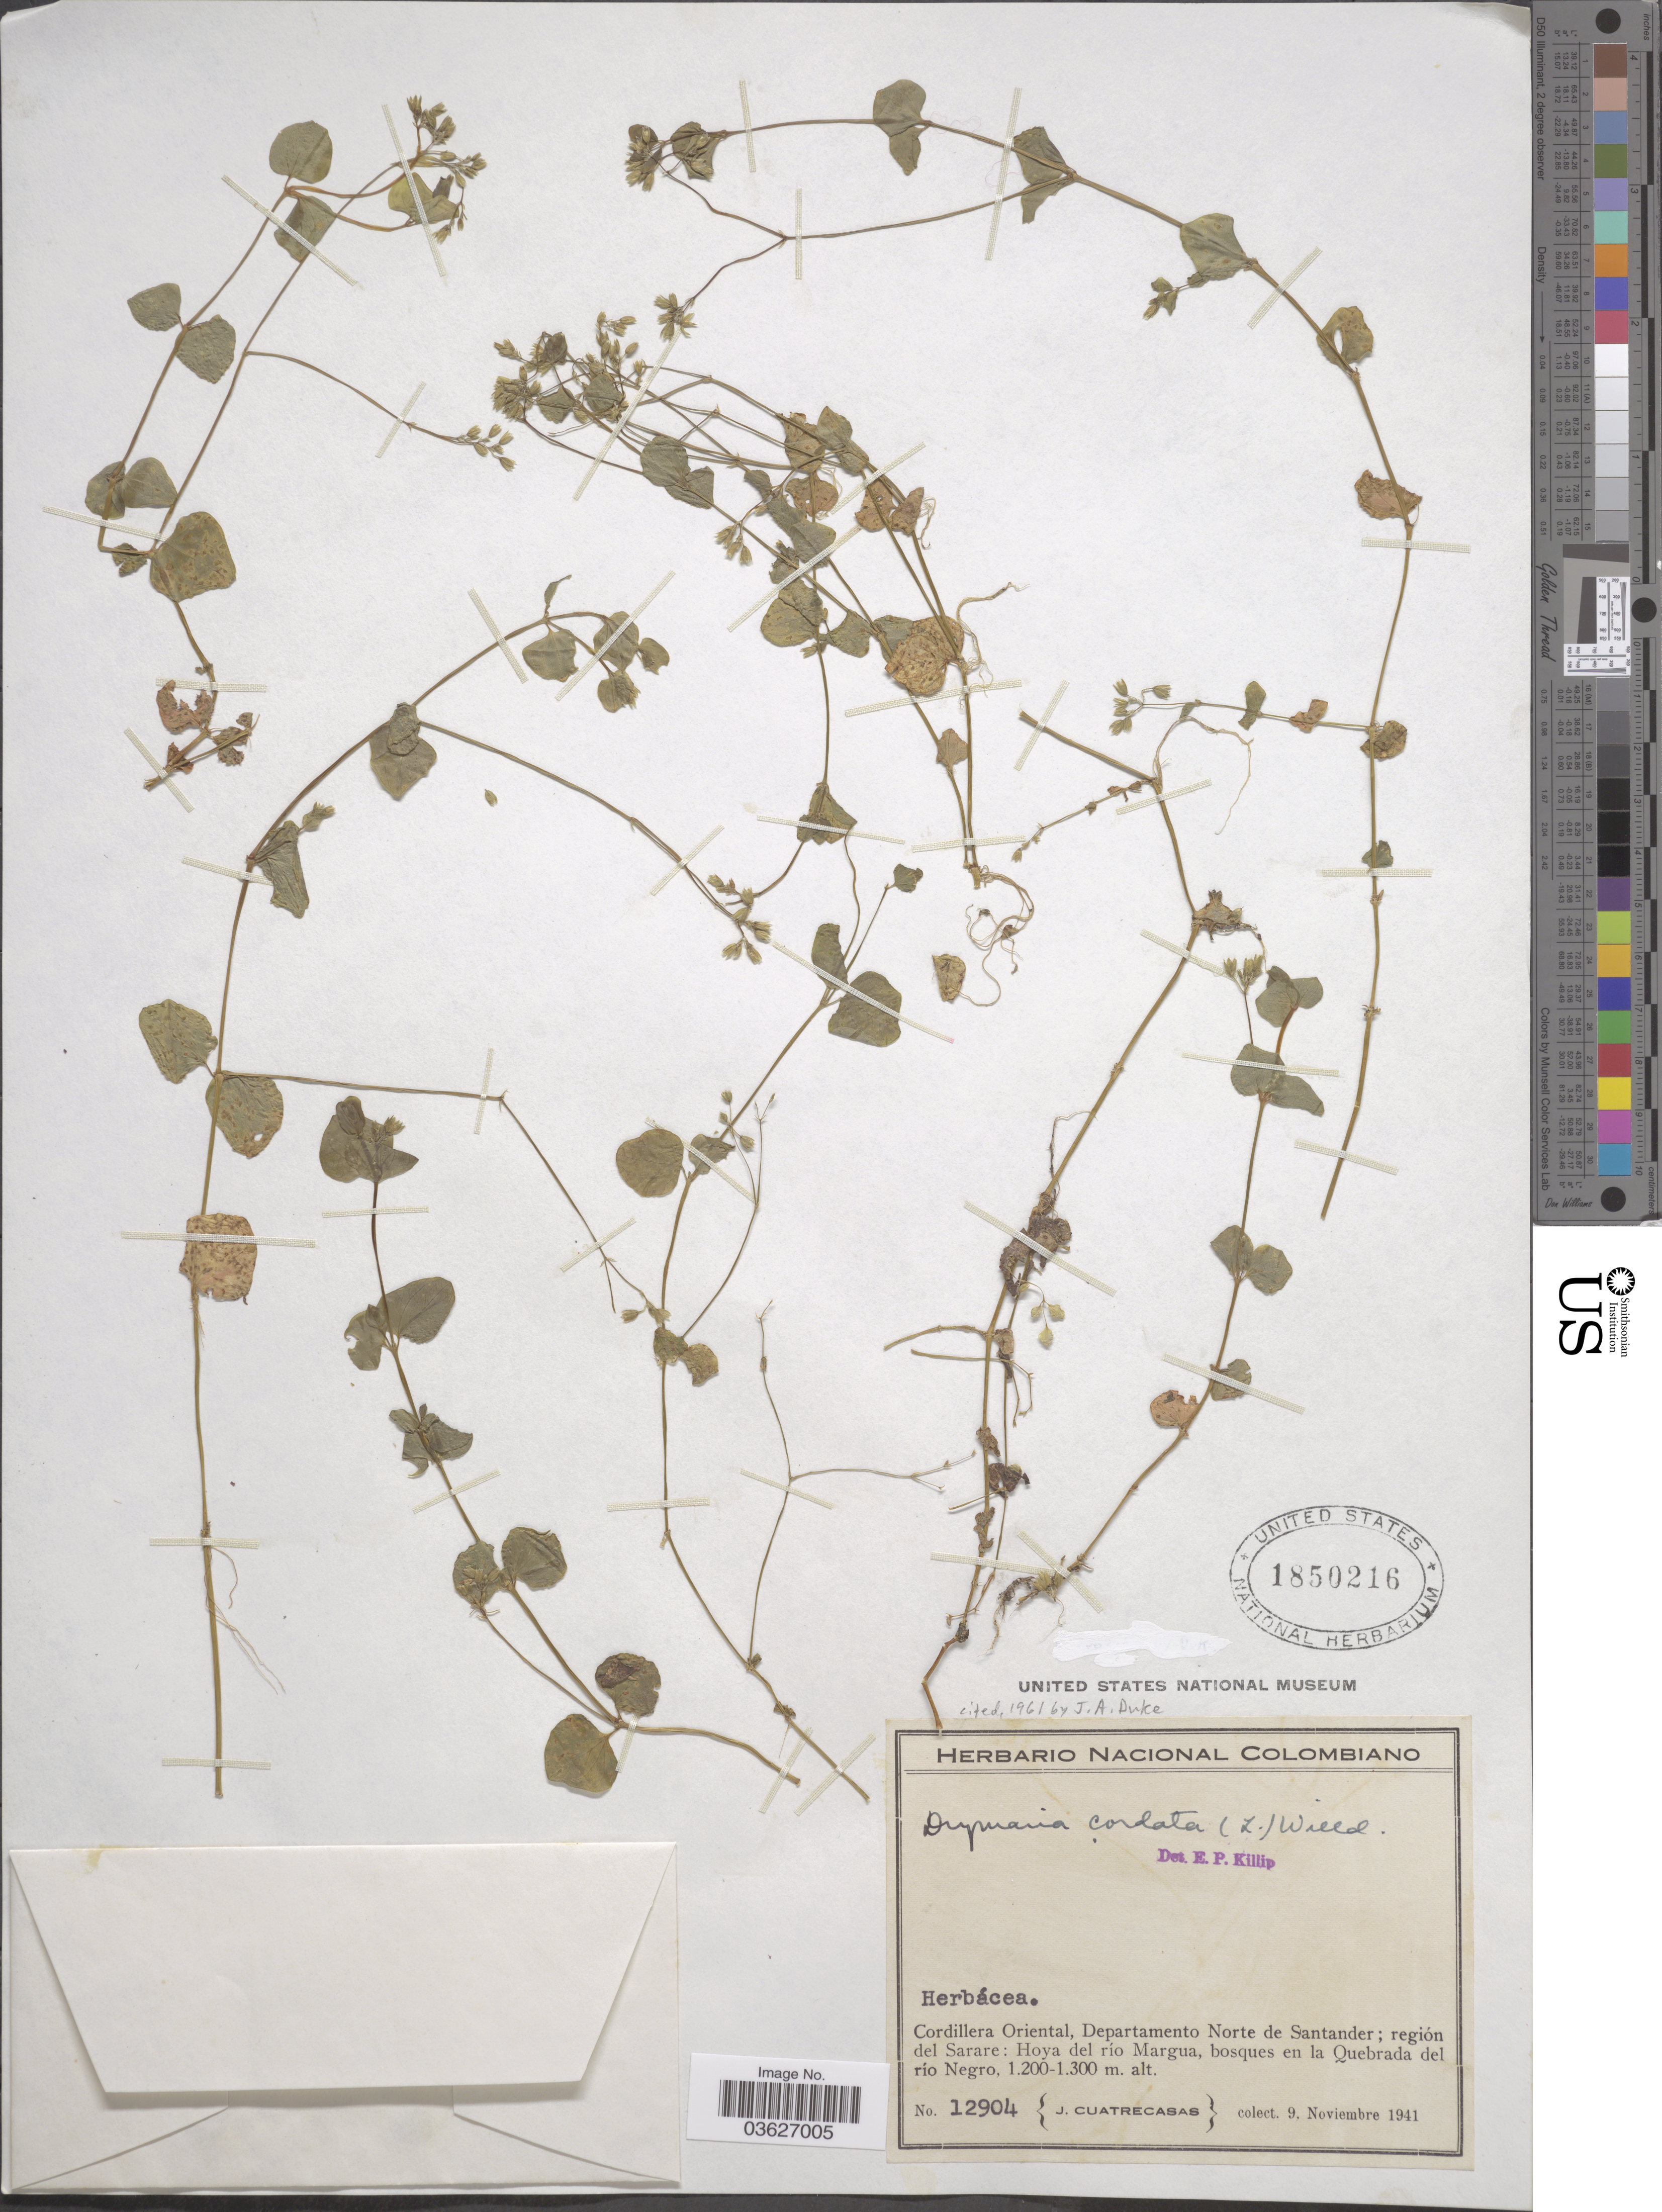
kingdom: Plantae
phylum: Tracheophyta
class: Magnoliopsida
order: Caryophyllales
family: Caryophyllaceae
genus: Drymaria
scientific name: Drymaria cordata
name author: (L.) Willd. ex Schult.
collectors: J. Cuatrecasas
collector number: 12904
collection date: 1941-11-09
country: Colombia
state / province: Norte de Santander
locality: Cordillera Oriental, Departamento Norte de Santander; región del Sarare: Hoya del río Margua, bosques en la Quebrada del río Negro.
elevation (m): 1200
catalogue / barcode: US 1850216